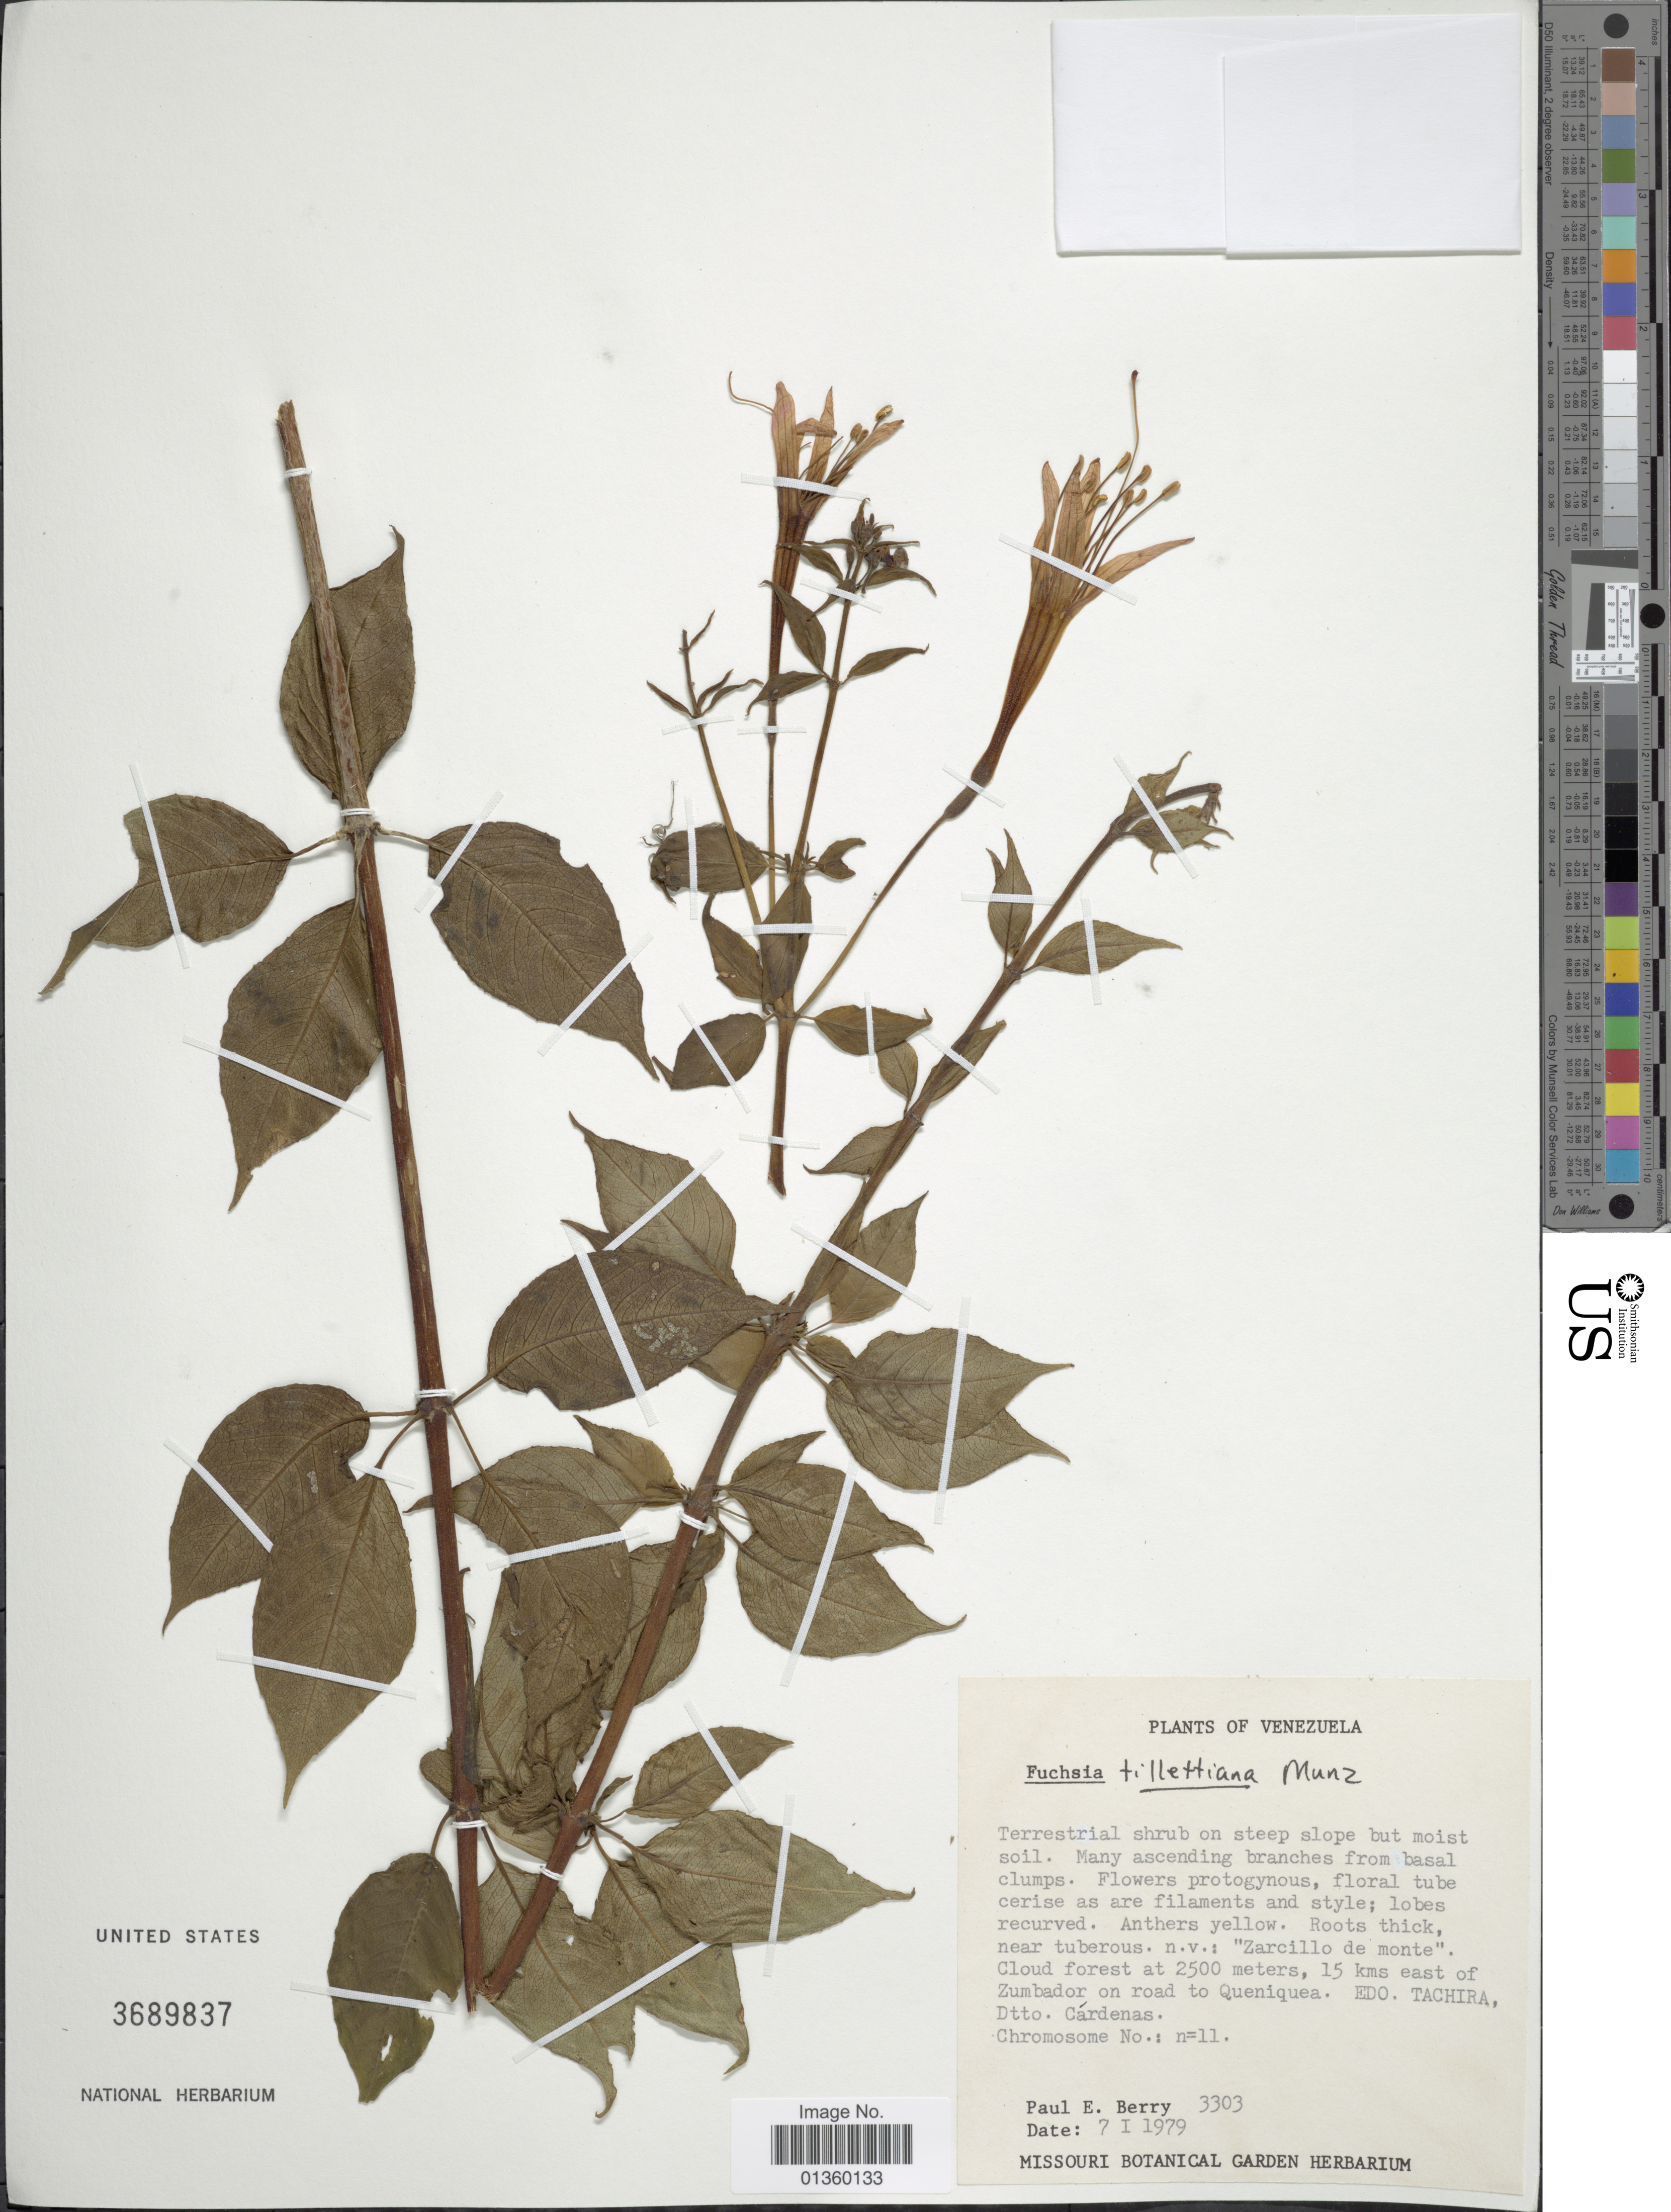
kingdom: Plantae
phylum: Tracheophyta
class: Magnoliopsida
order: Myrtales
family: Onagraceae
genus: Fuchsia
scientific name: Fuchsia tillettiana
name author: Munz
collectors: P. E. Berry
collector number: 3303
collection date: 1979-01-07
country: Venezuela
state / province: Tachira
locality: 15 kms east of Zumbador on road to Queniquea, Dtto. Cárdenas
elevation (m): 2500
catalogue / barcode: US 3689837